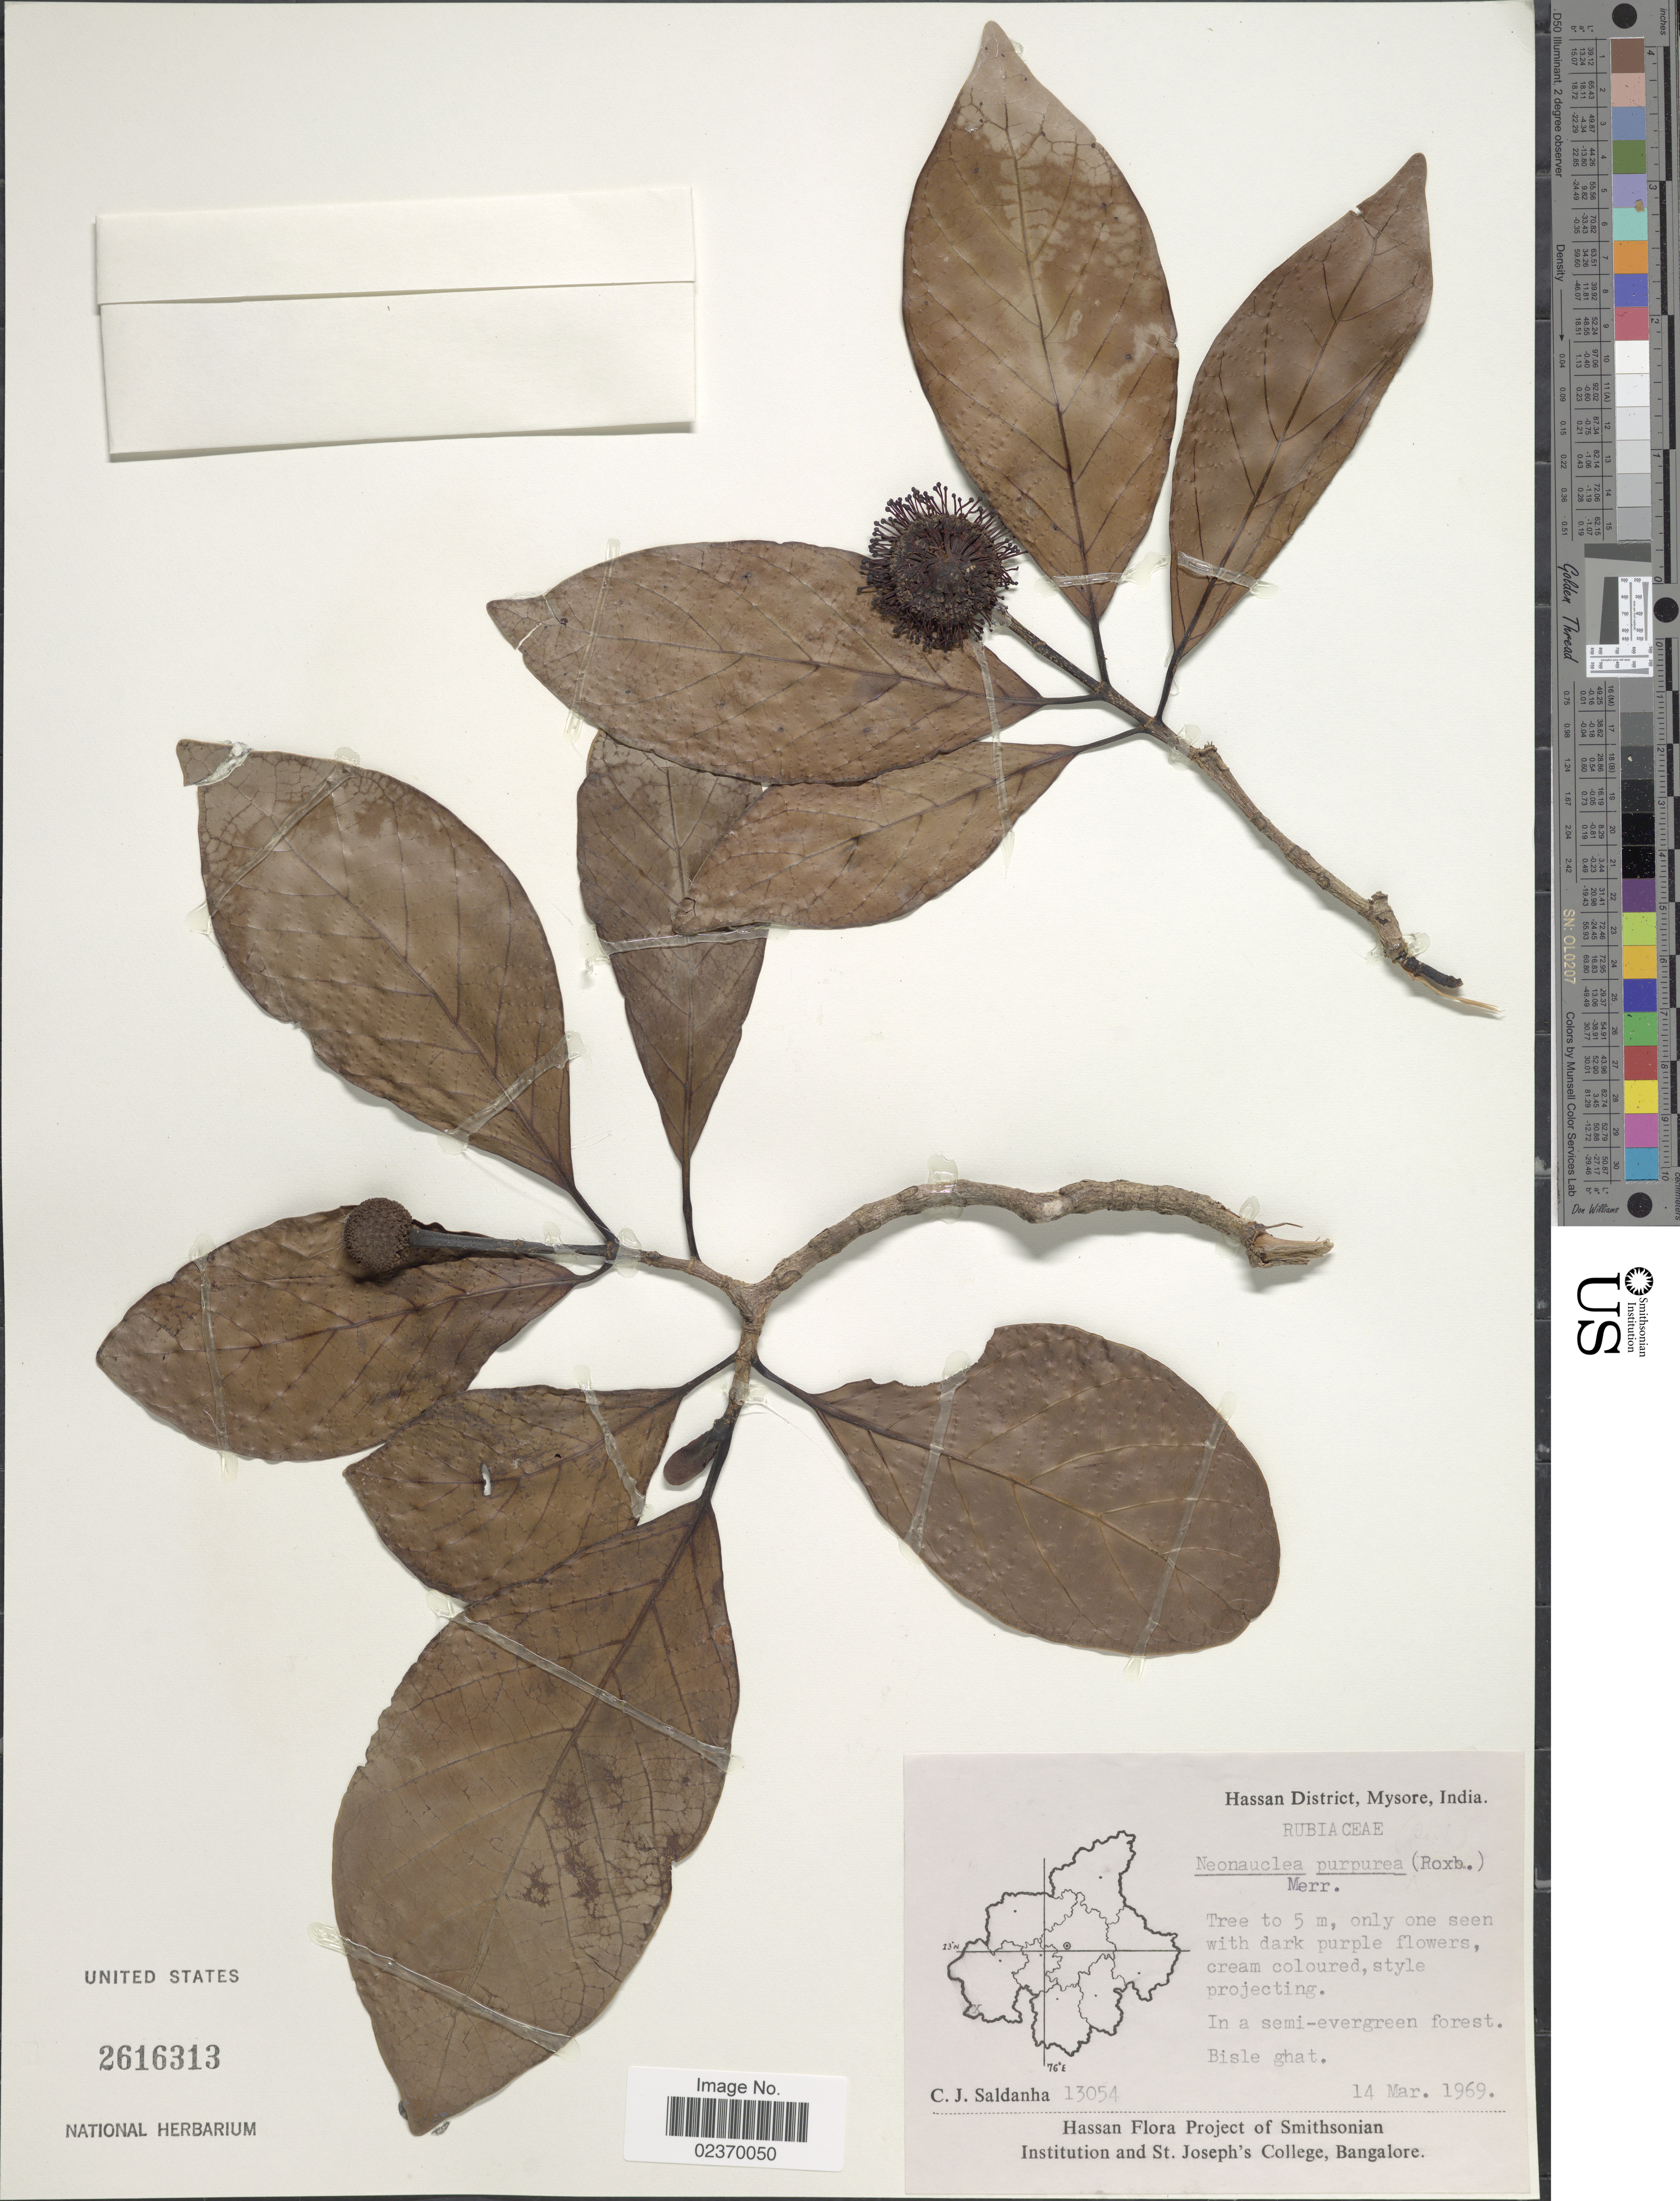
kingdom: Plantae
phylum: Tracheophyta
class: Magnoliopsida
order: Gentianales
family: Rubiaceae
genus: Neonauclea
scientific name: Neonauclea purpurea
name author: (Roxb.) Merr.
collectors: C. J. Saldanha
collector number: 13054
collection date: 1969-03-14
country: India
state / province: Karnataka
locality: Hassan District, Mysore, In a semi-evergreen forest, Bisle ghat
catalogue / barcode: US 2616313